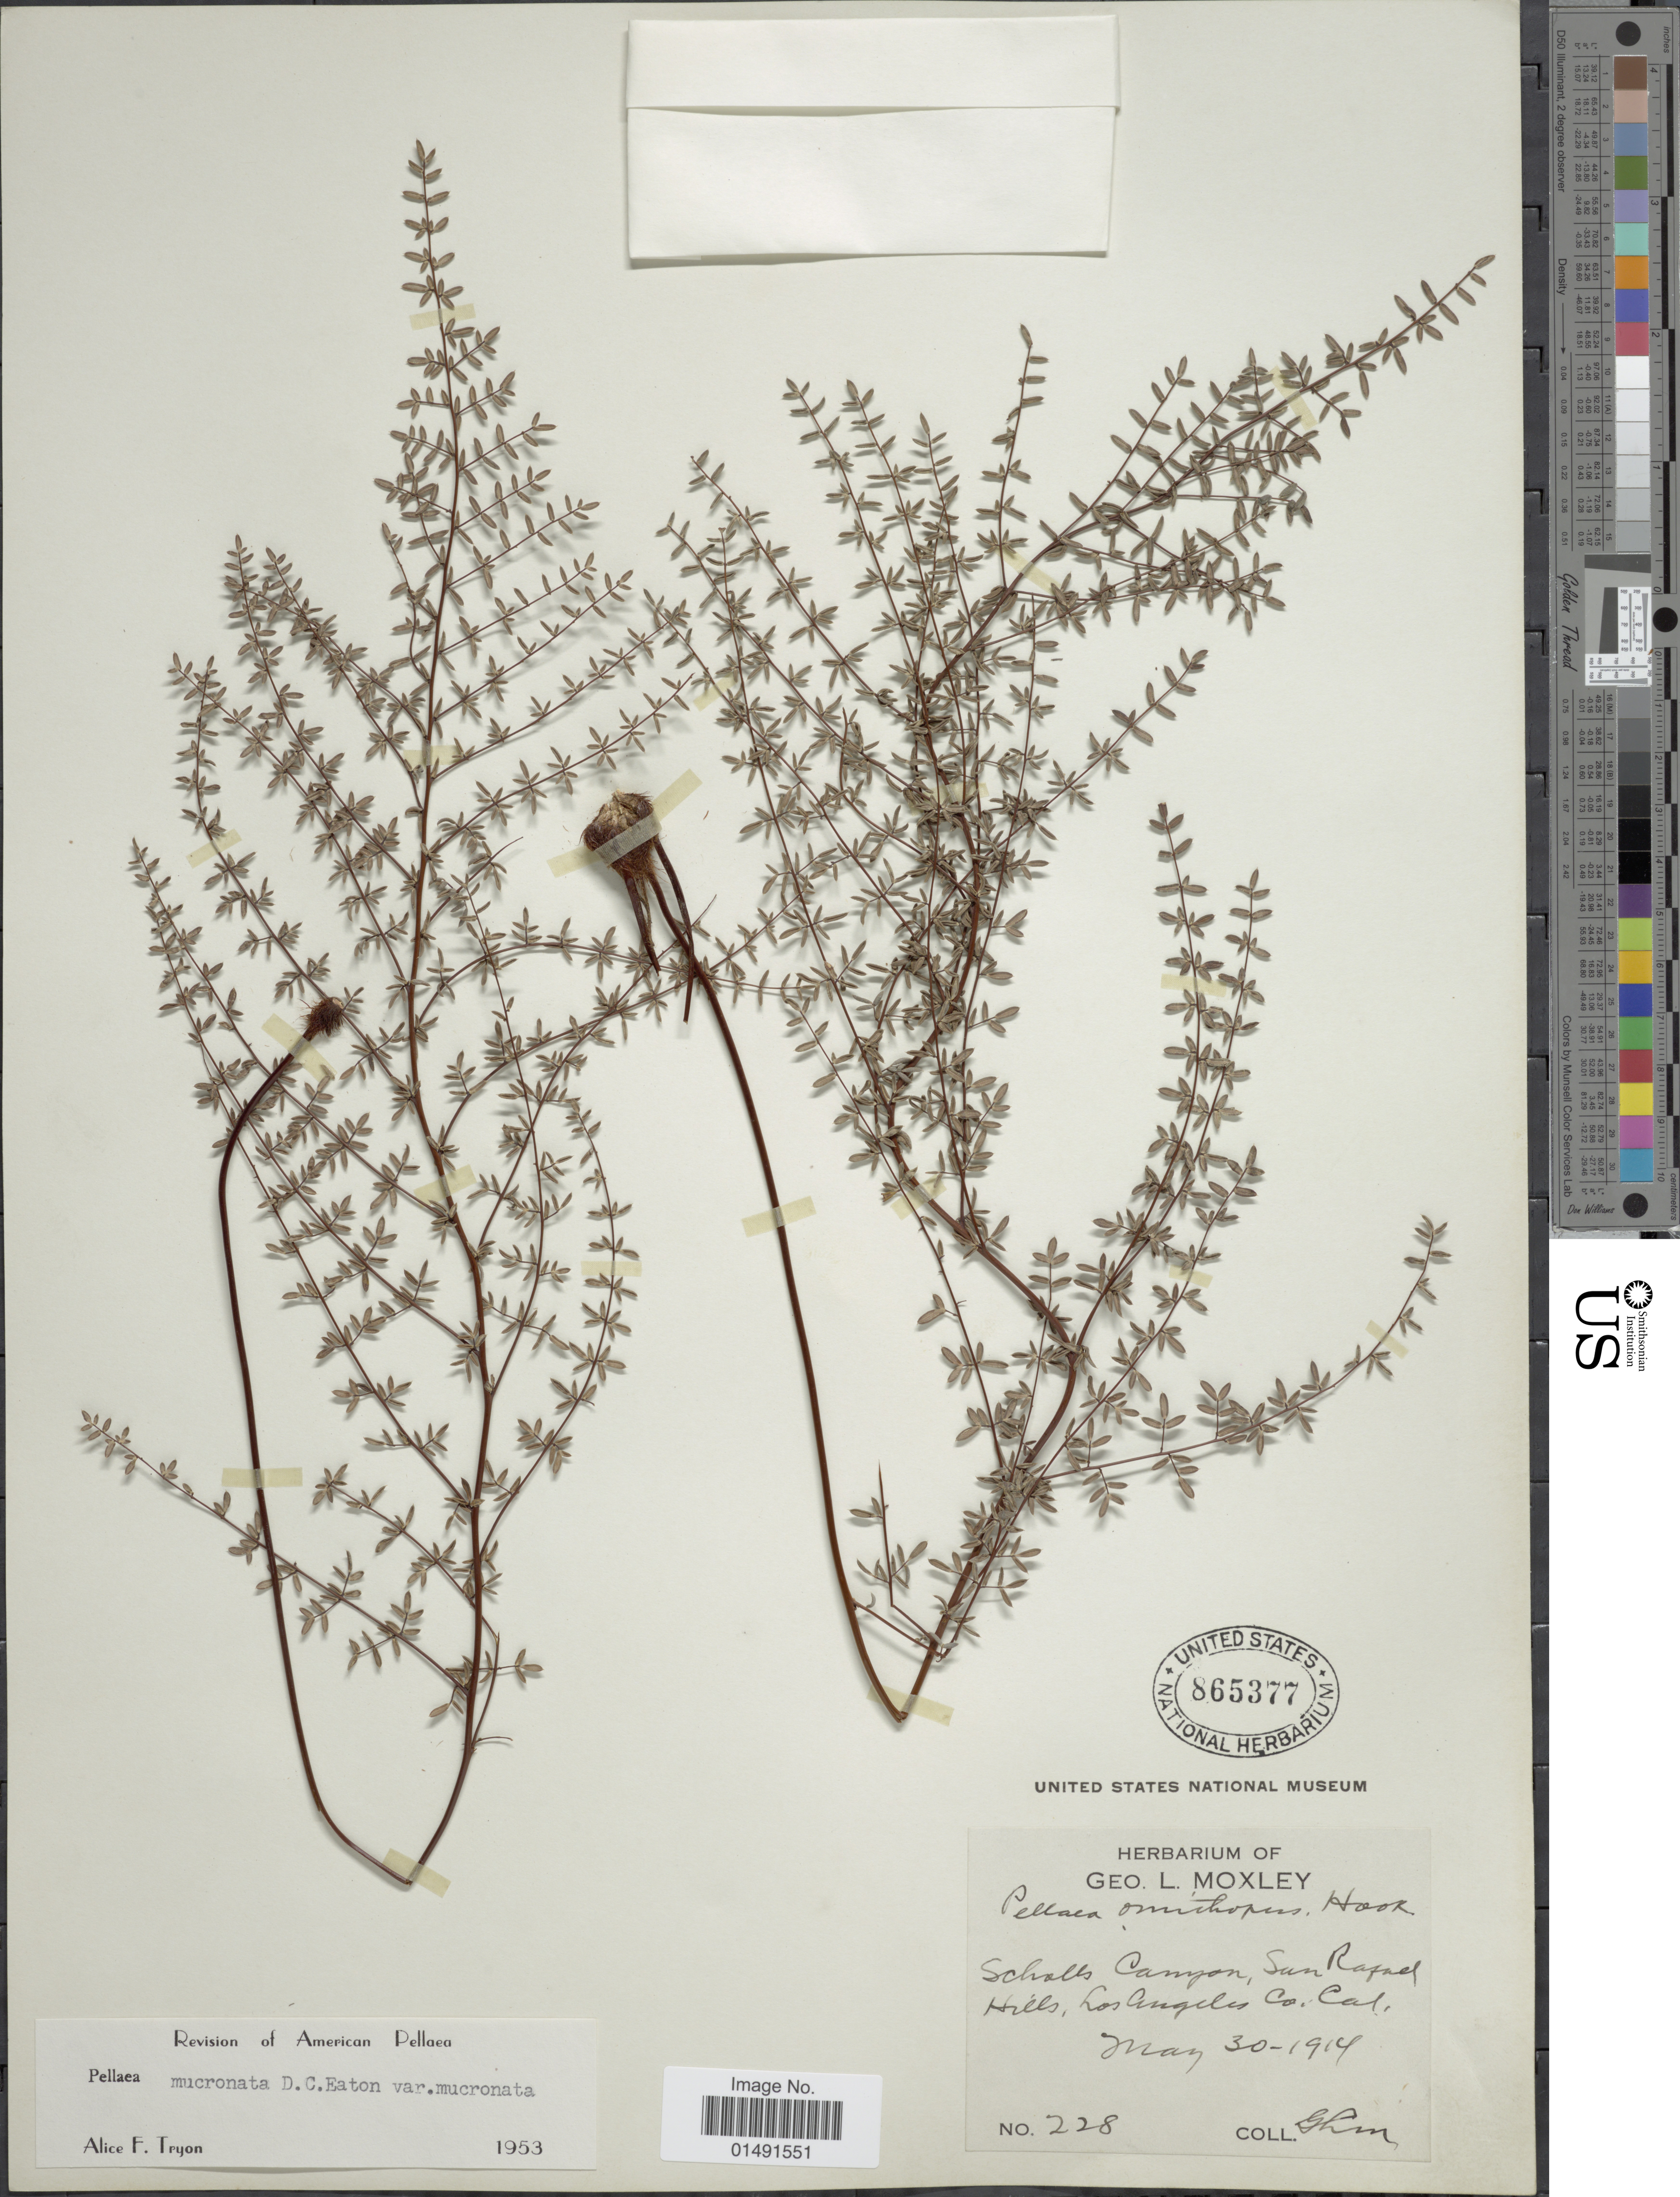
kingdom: Plantae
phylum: Tracheophyta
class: Polypodiopsida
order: Polypodiales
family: Pteridaceae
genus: Pellaea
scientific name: Pellaea mucronata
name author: (D.C. Eaton) D.C. Eaton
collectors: G. L. Moxley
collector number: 228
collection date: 1914-05-30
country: United States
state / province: California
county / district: Los Angeles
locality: Scholls Canyon, San Rafael Hills, Los Angeles Co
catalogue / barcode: US 865377